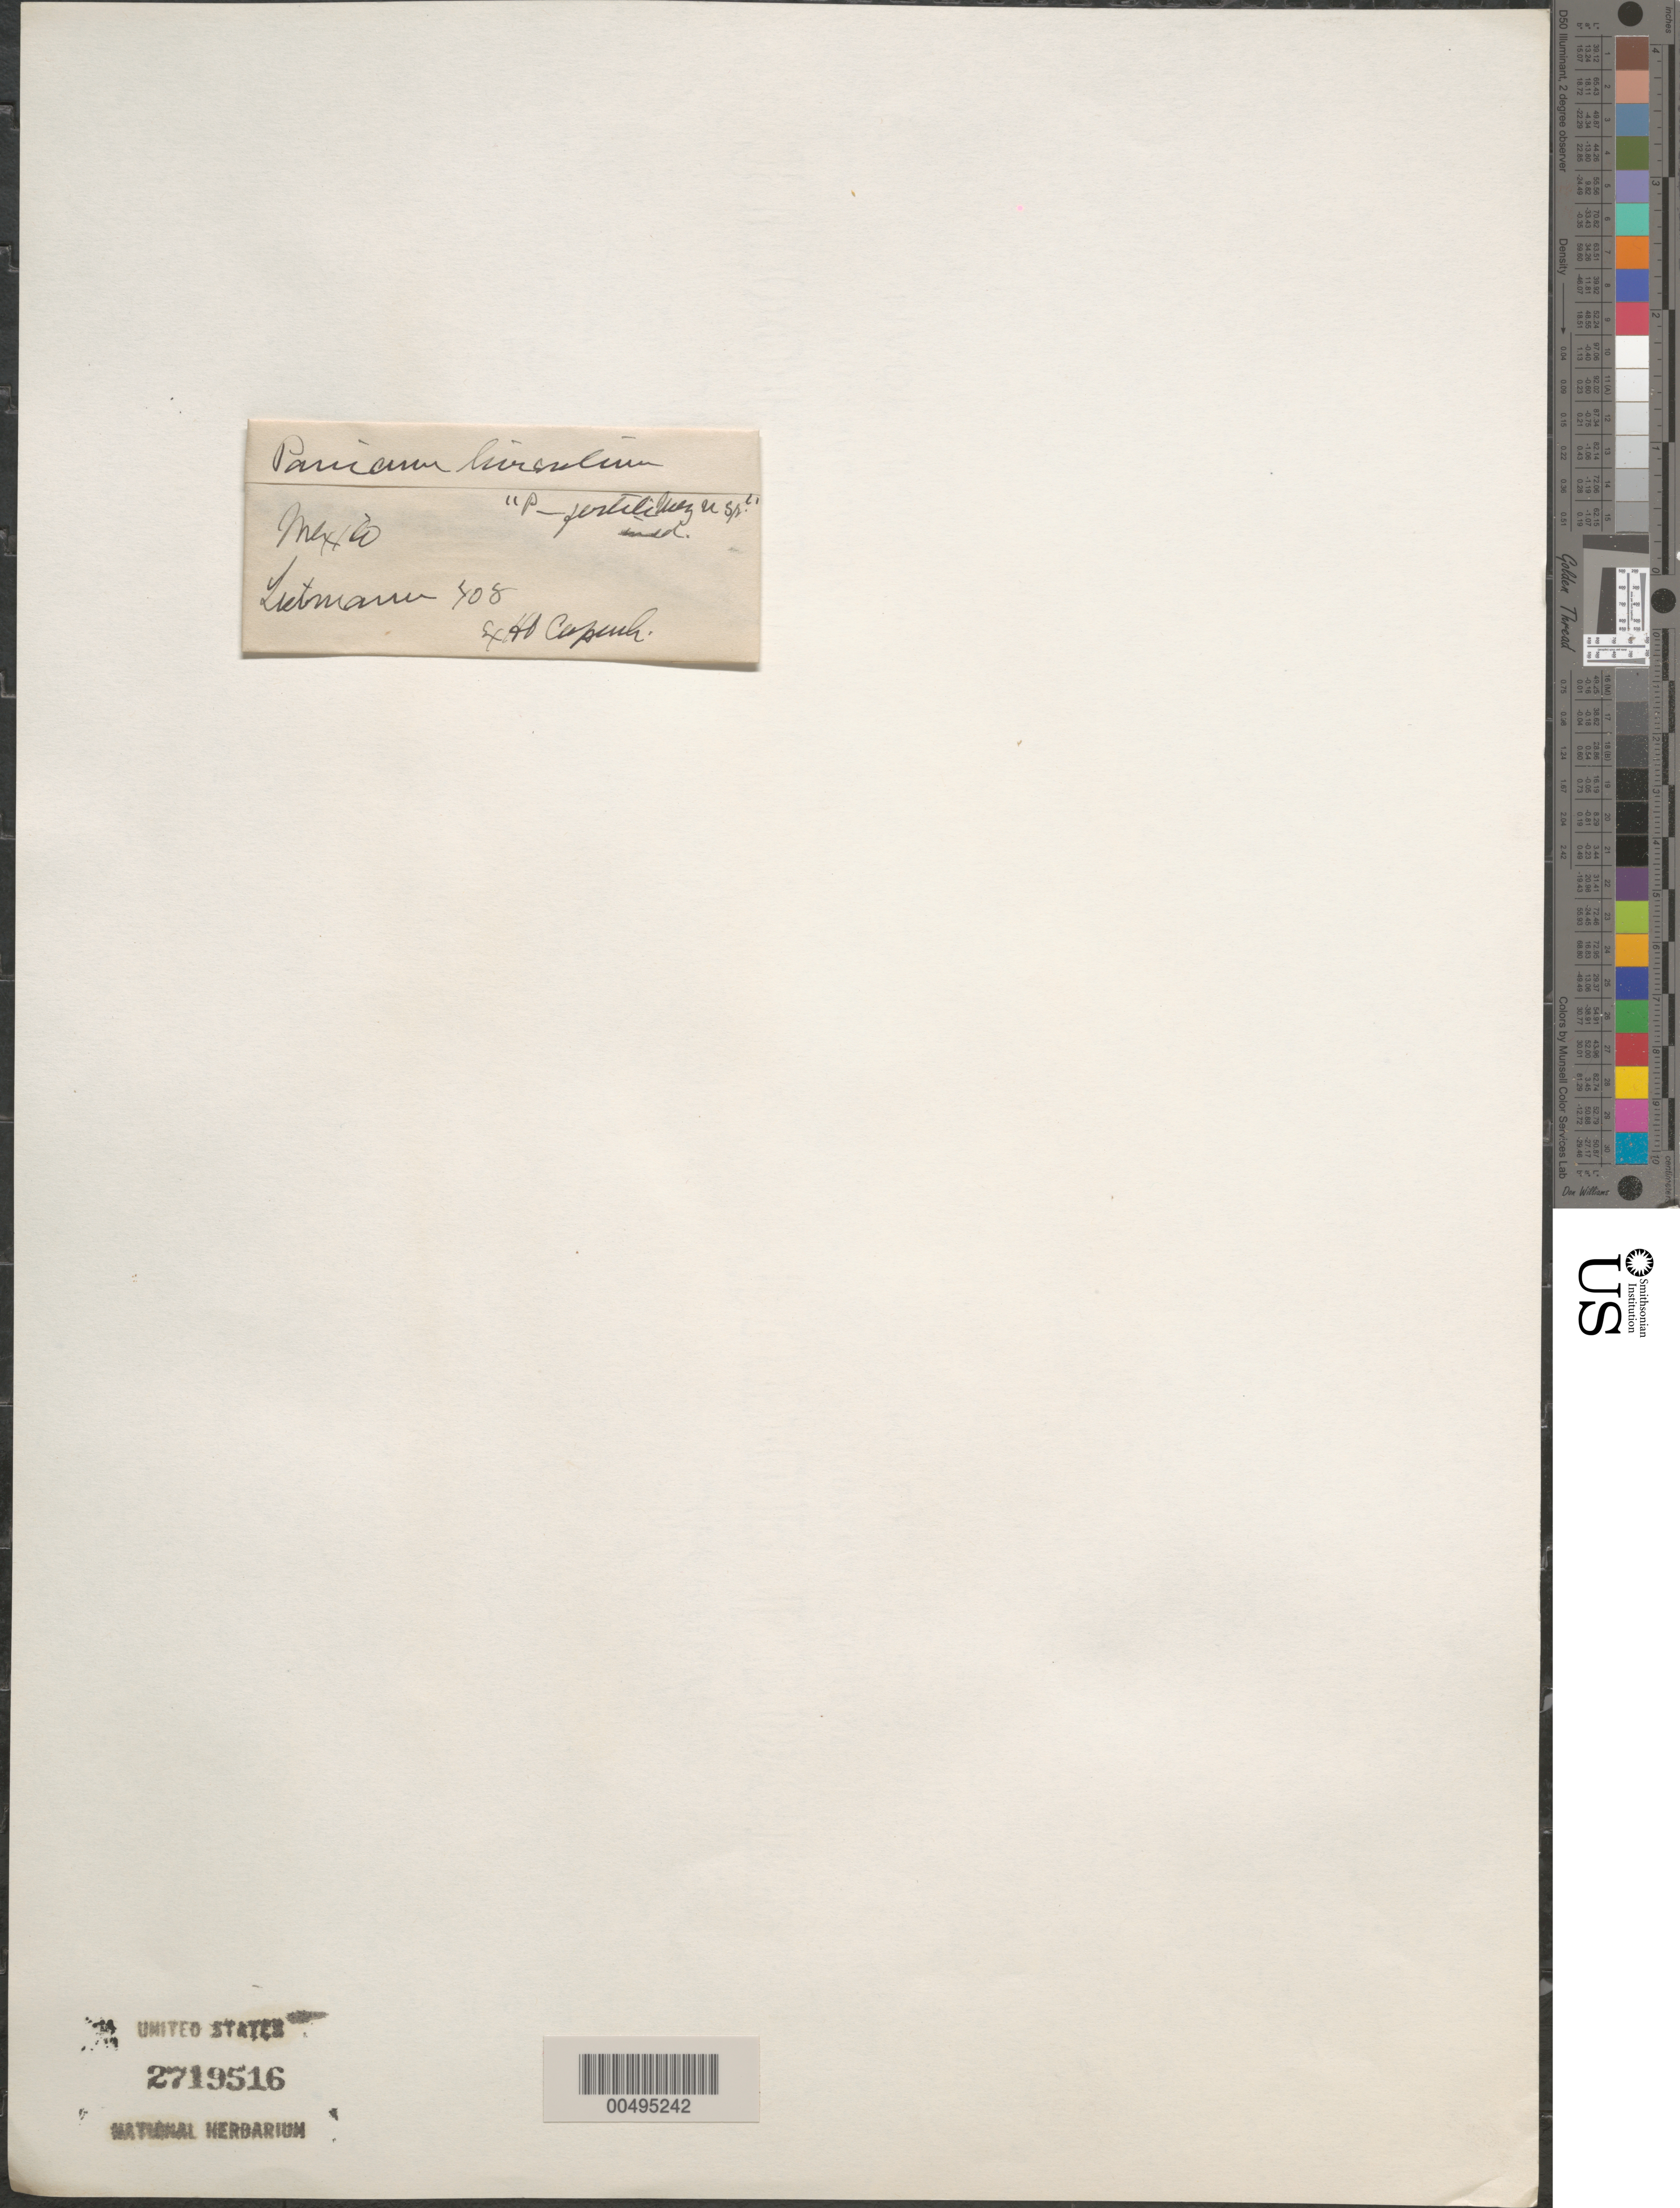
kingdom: Plantae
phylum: Tracheophyta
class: Liliopsida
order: Poales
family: Poaceae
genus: Panicum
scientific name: Panicum hirsutum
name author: Sw.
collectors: F. M. Liebmann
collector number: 408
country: Mexico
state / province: Jalisco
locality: San Ramon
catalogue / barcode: US 2719516